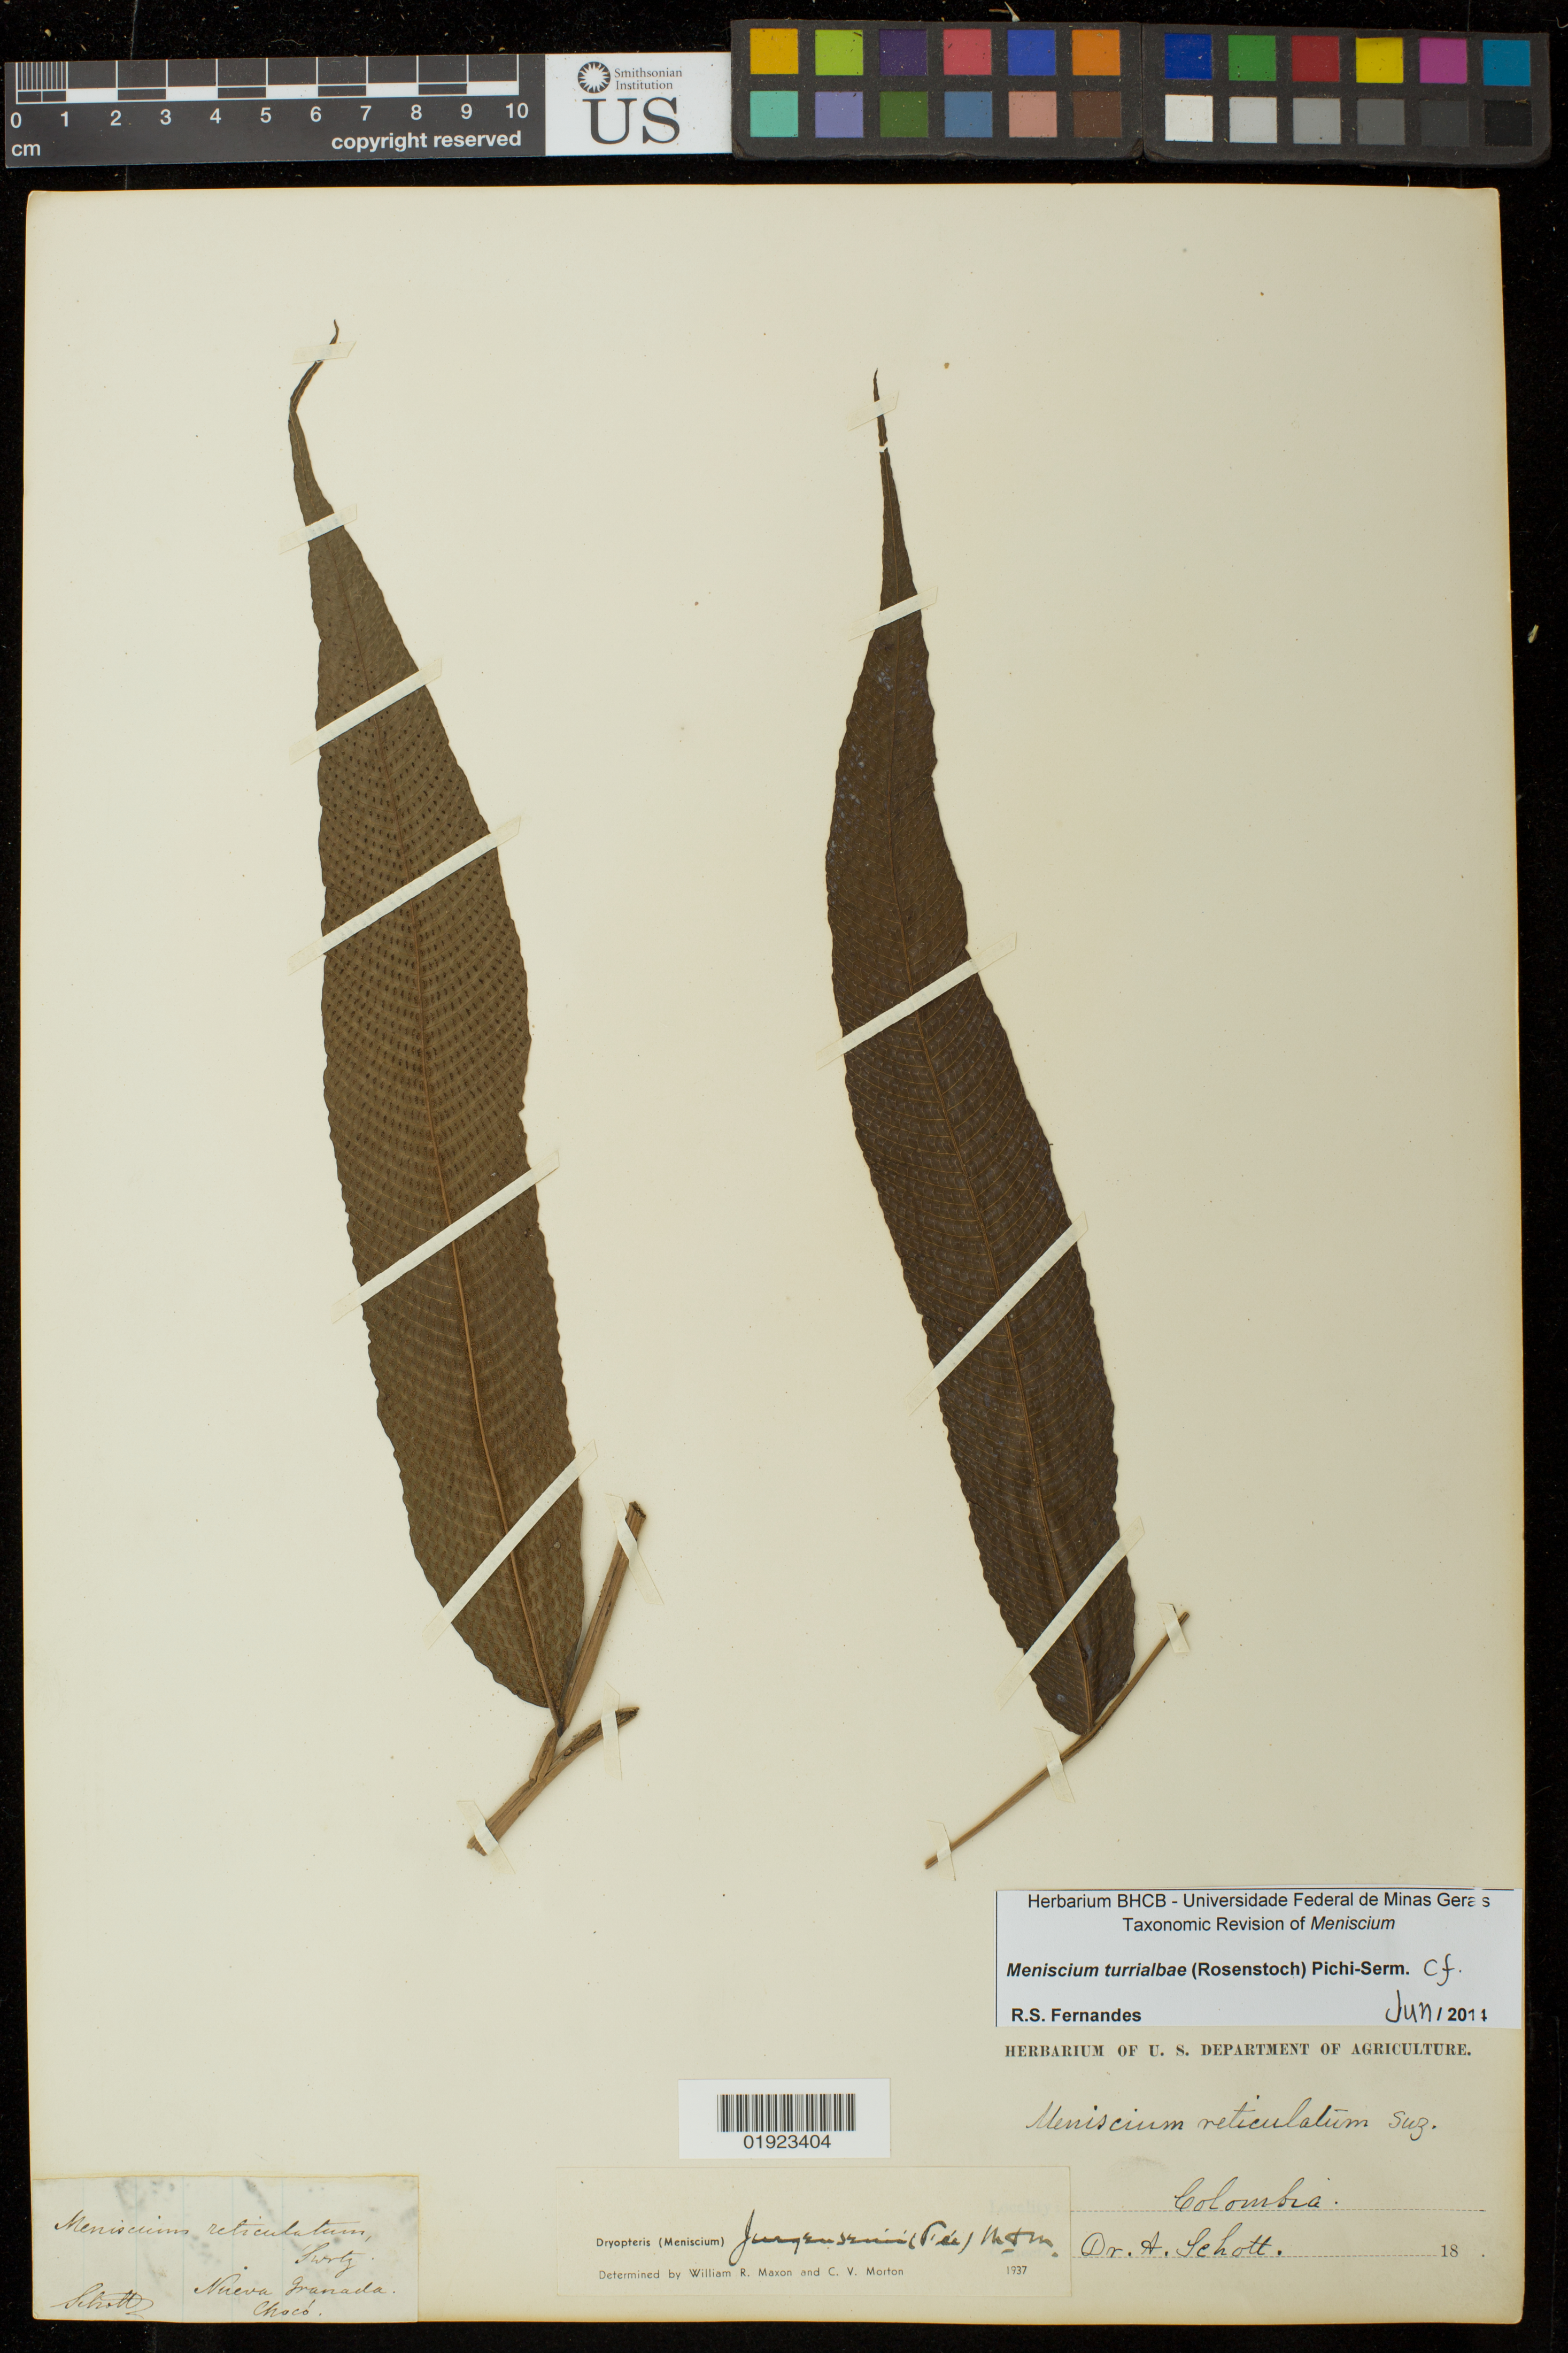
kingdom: Plantae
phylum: Tracheophyta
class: Polypodiopsida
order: Polypodiales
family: Thelypteridaceae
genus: Meniscium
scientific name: Meniscium turrialbae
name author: (Rosenst.) Pic. Serm.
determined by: Fernandes, R. S.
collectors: A. Schott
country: Colombia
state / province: Choco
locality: Nueva Granada.